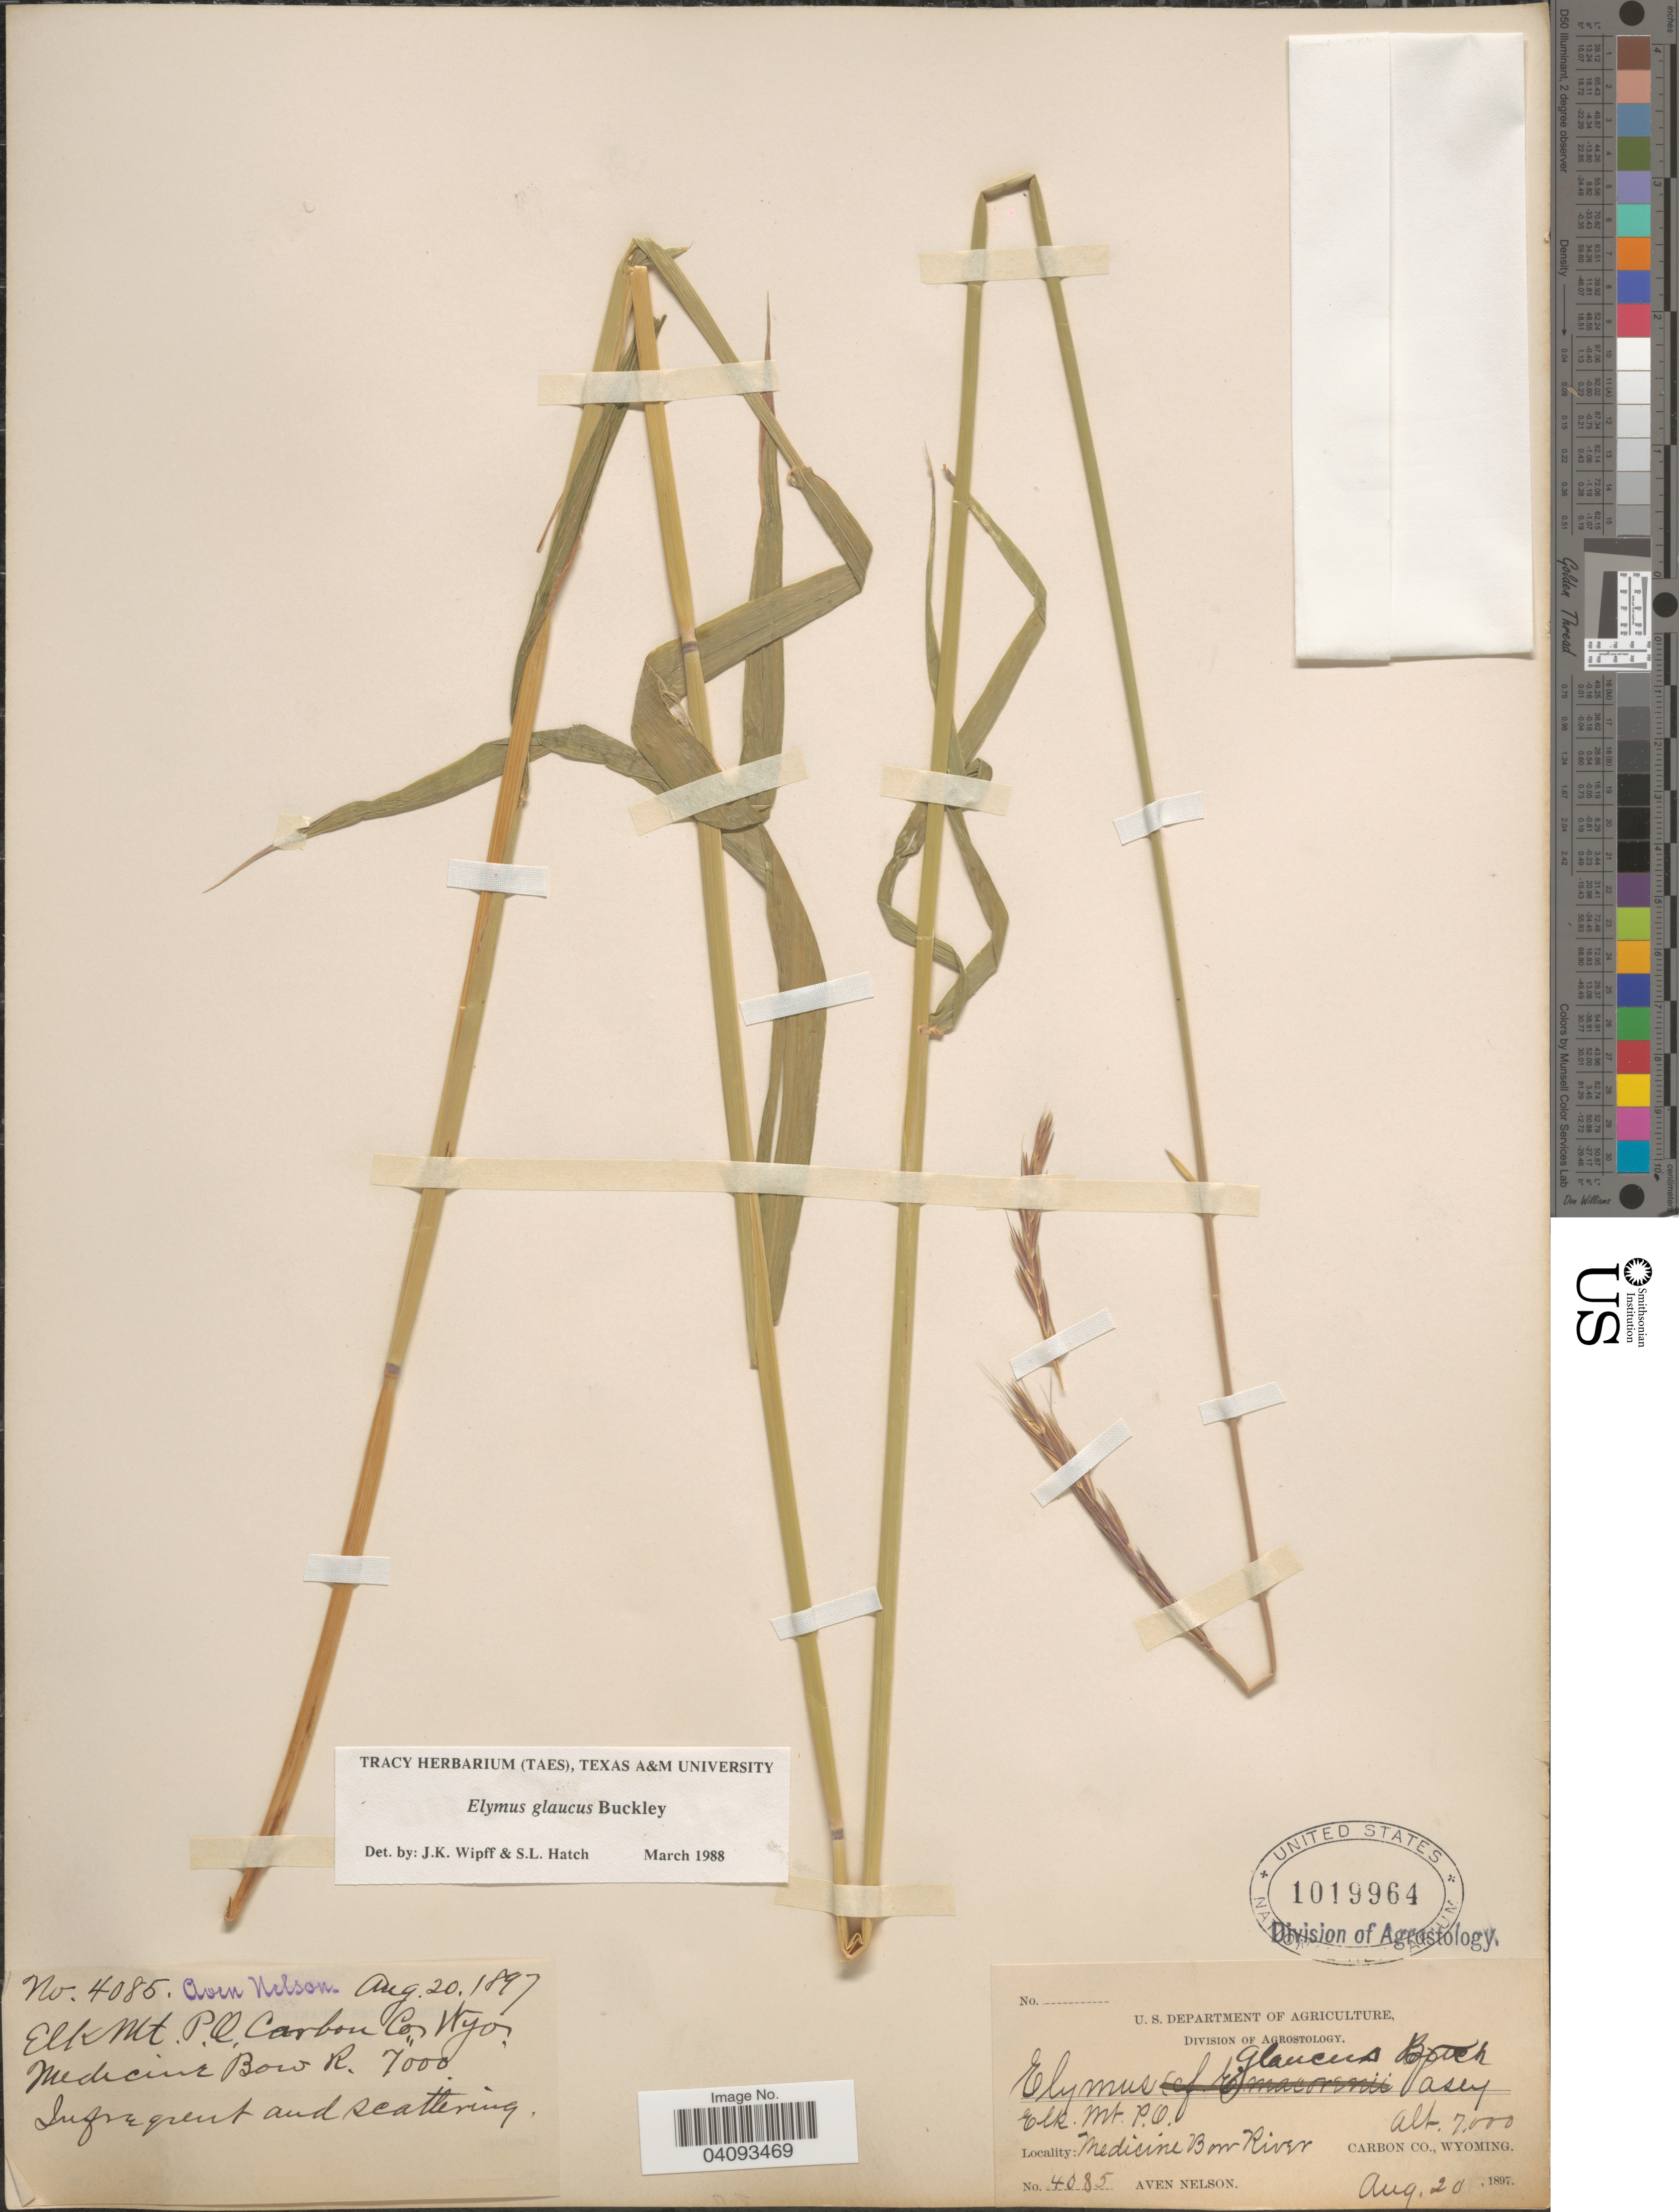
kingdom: Plantae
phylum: Tracheophyta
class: Liliopsida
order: Poales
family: Poaceae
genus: Elymus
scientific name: Elymus glaucus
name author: Buckley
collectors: A. Nelson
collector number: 4085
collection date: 1897-08-20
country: United States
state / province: Wyoming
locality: Elk Mt. P.O. Medicine Bow River. Carbon Co.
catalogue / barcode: US 1019964